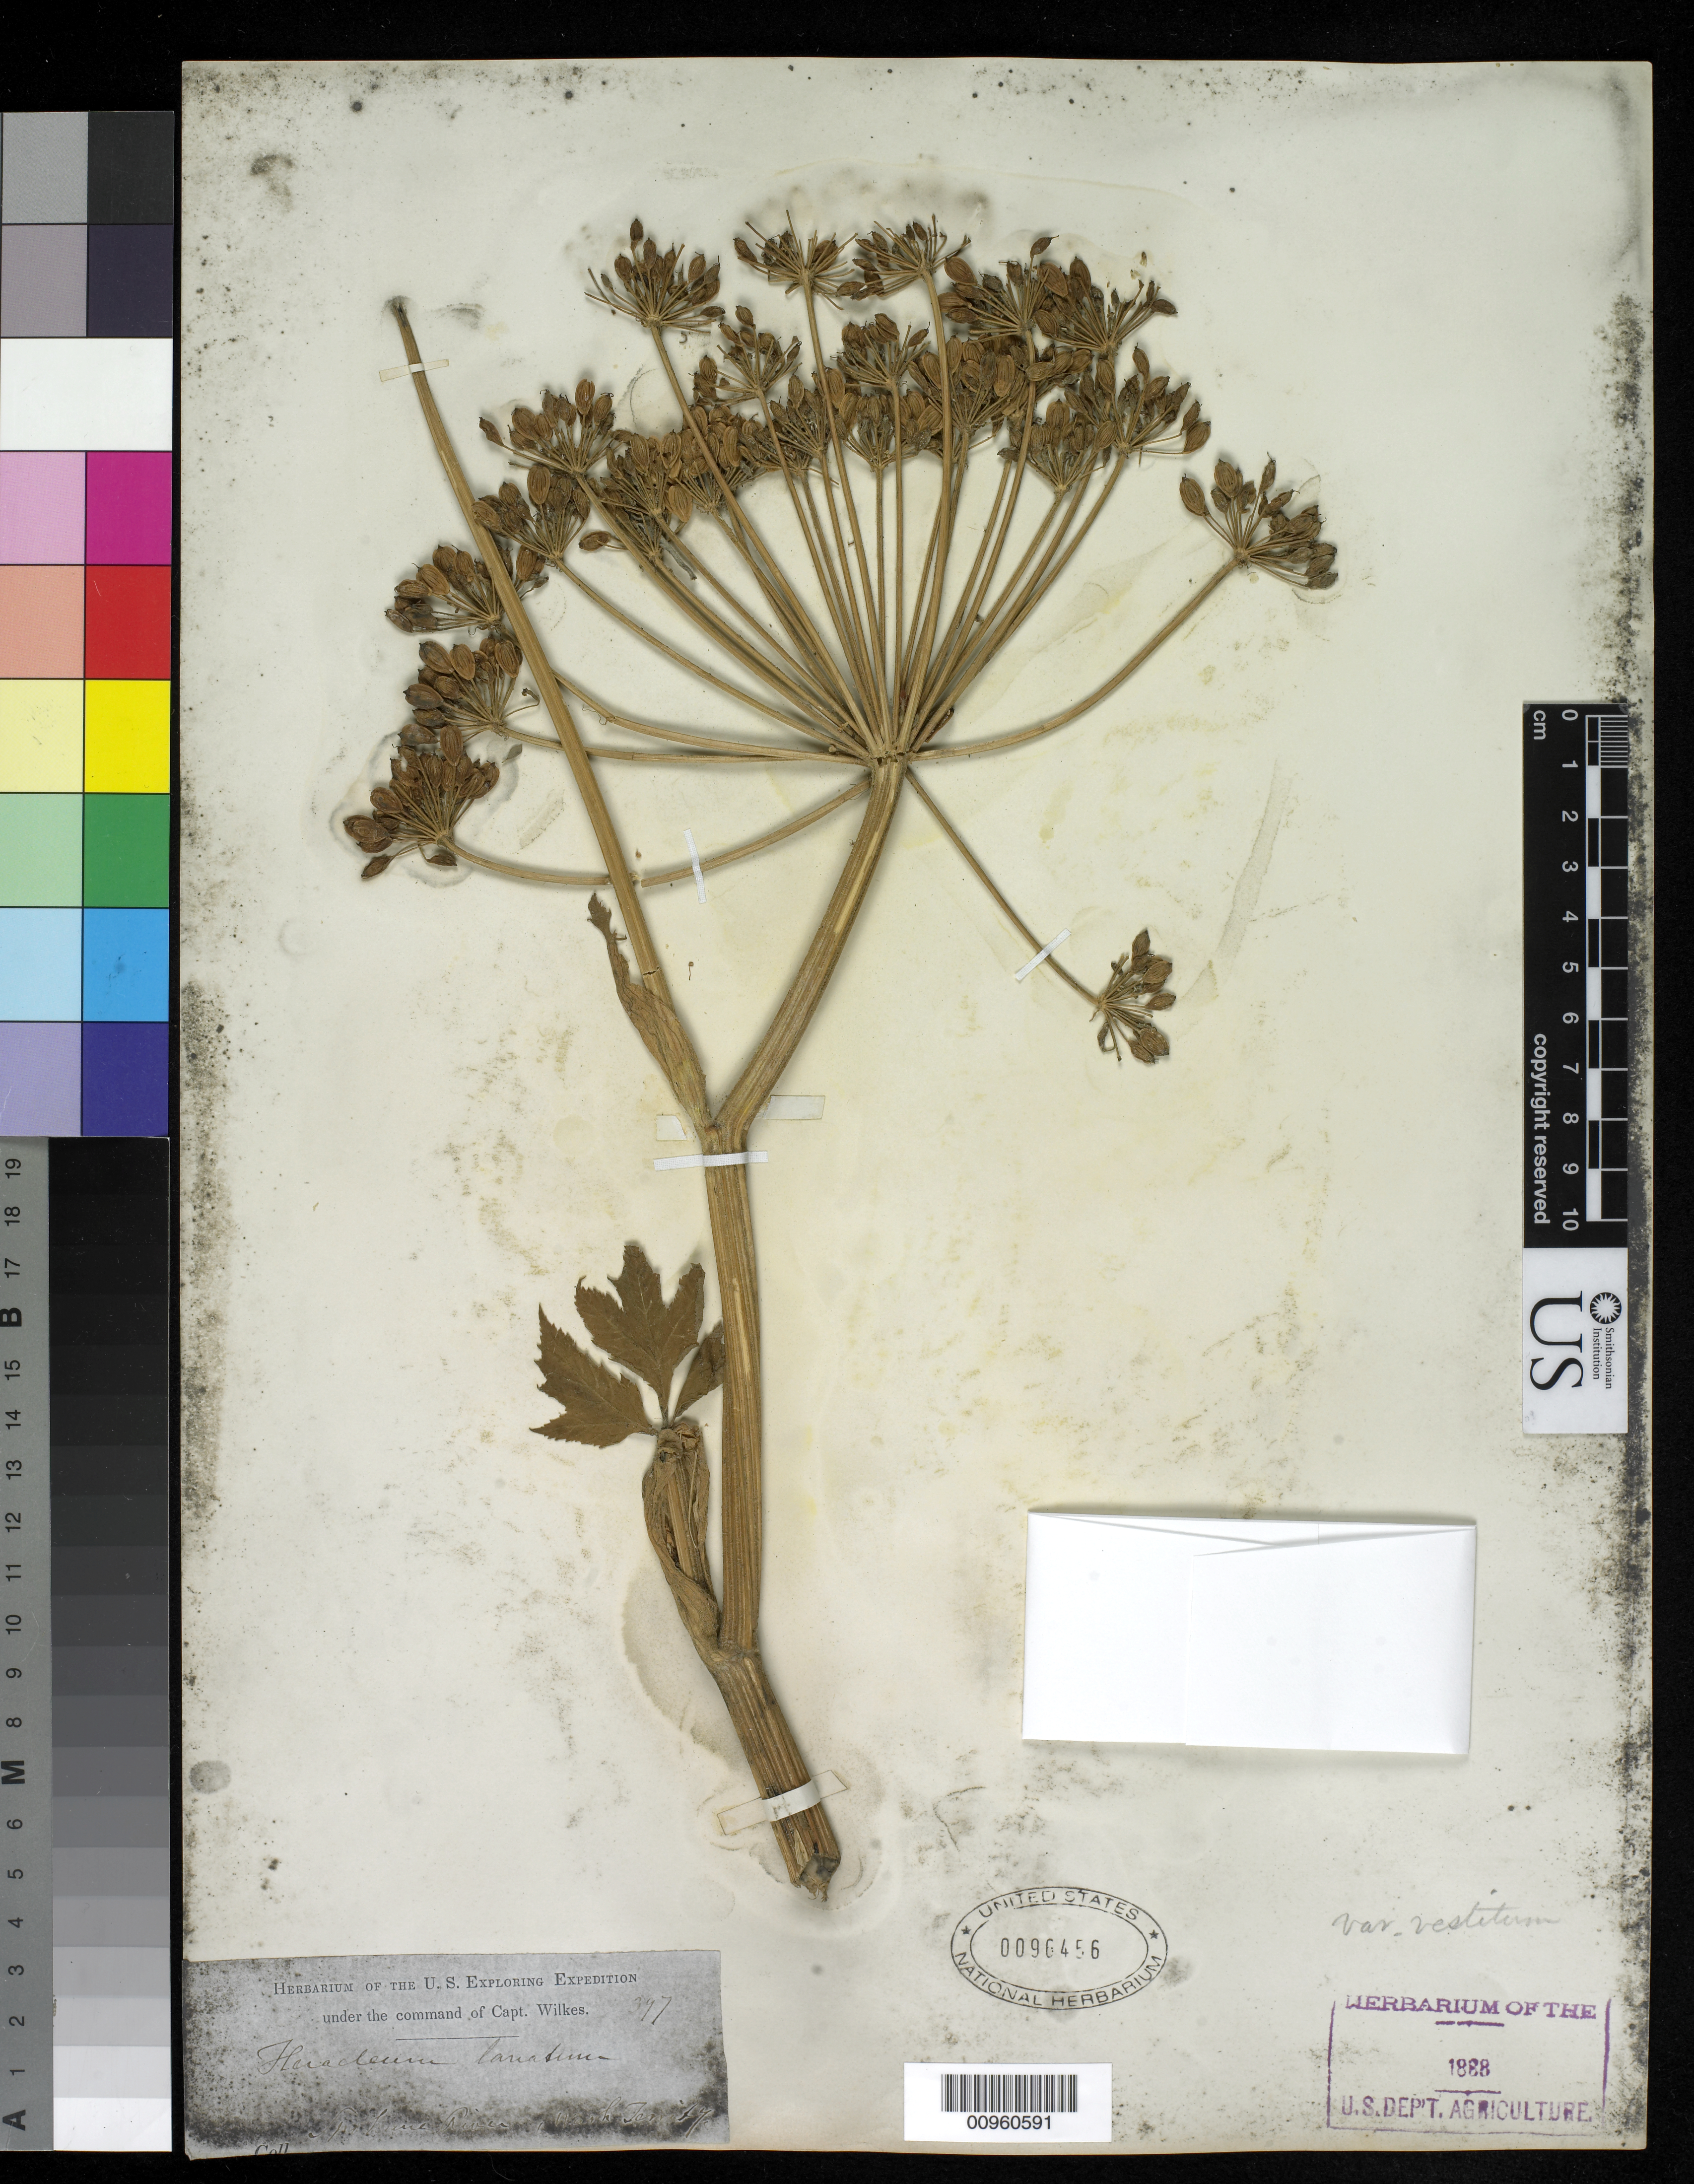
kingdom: Plantae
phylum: Tracheophyta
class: Magnoliopsida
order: Apiales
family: Apiaceae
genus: Heracleum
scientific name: Heracleum lanatum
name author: Michx.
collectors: Wilkes Explor. Exped.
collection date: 1838/1842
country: United States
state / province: Washington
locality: Spokanue River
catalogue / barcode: US 96456